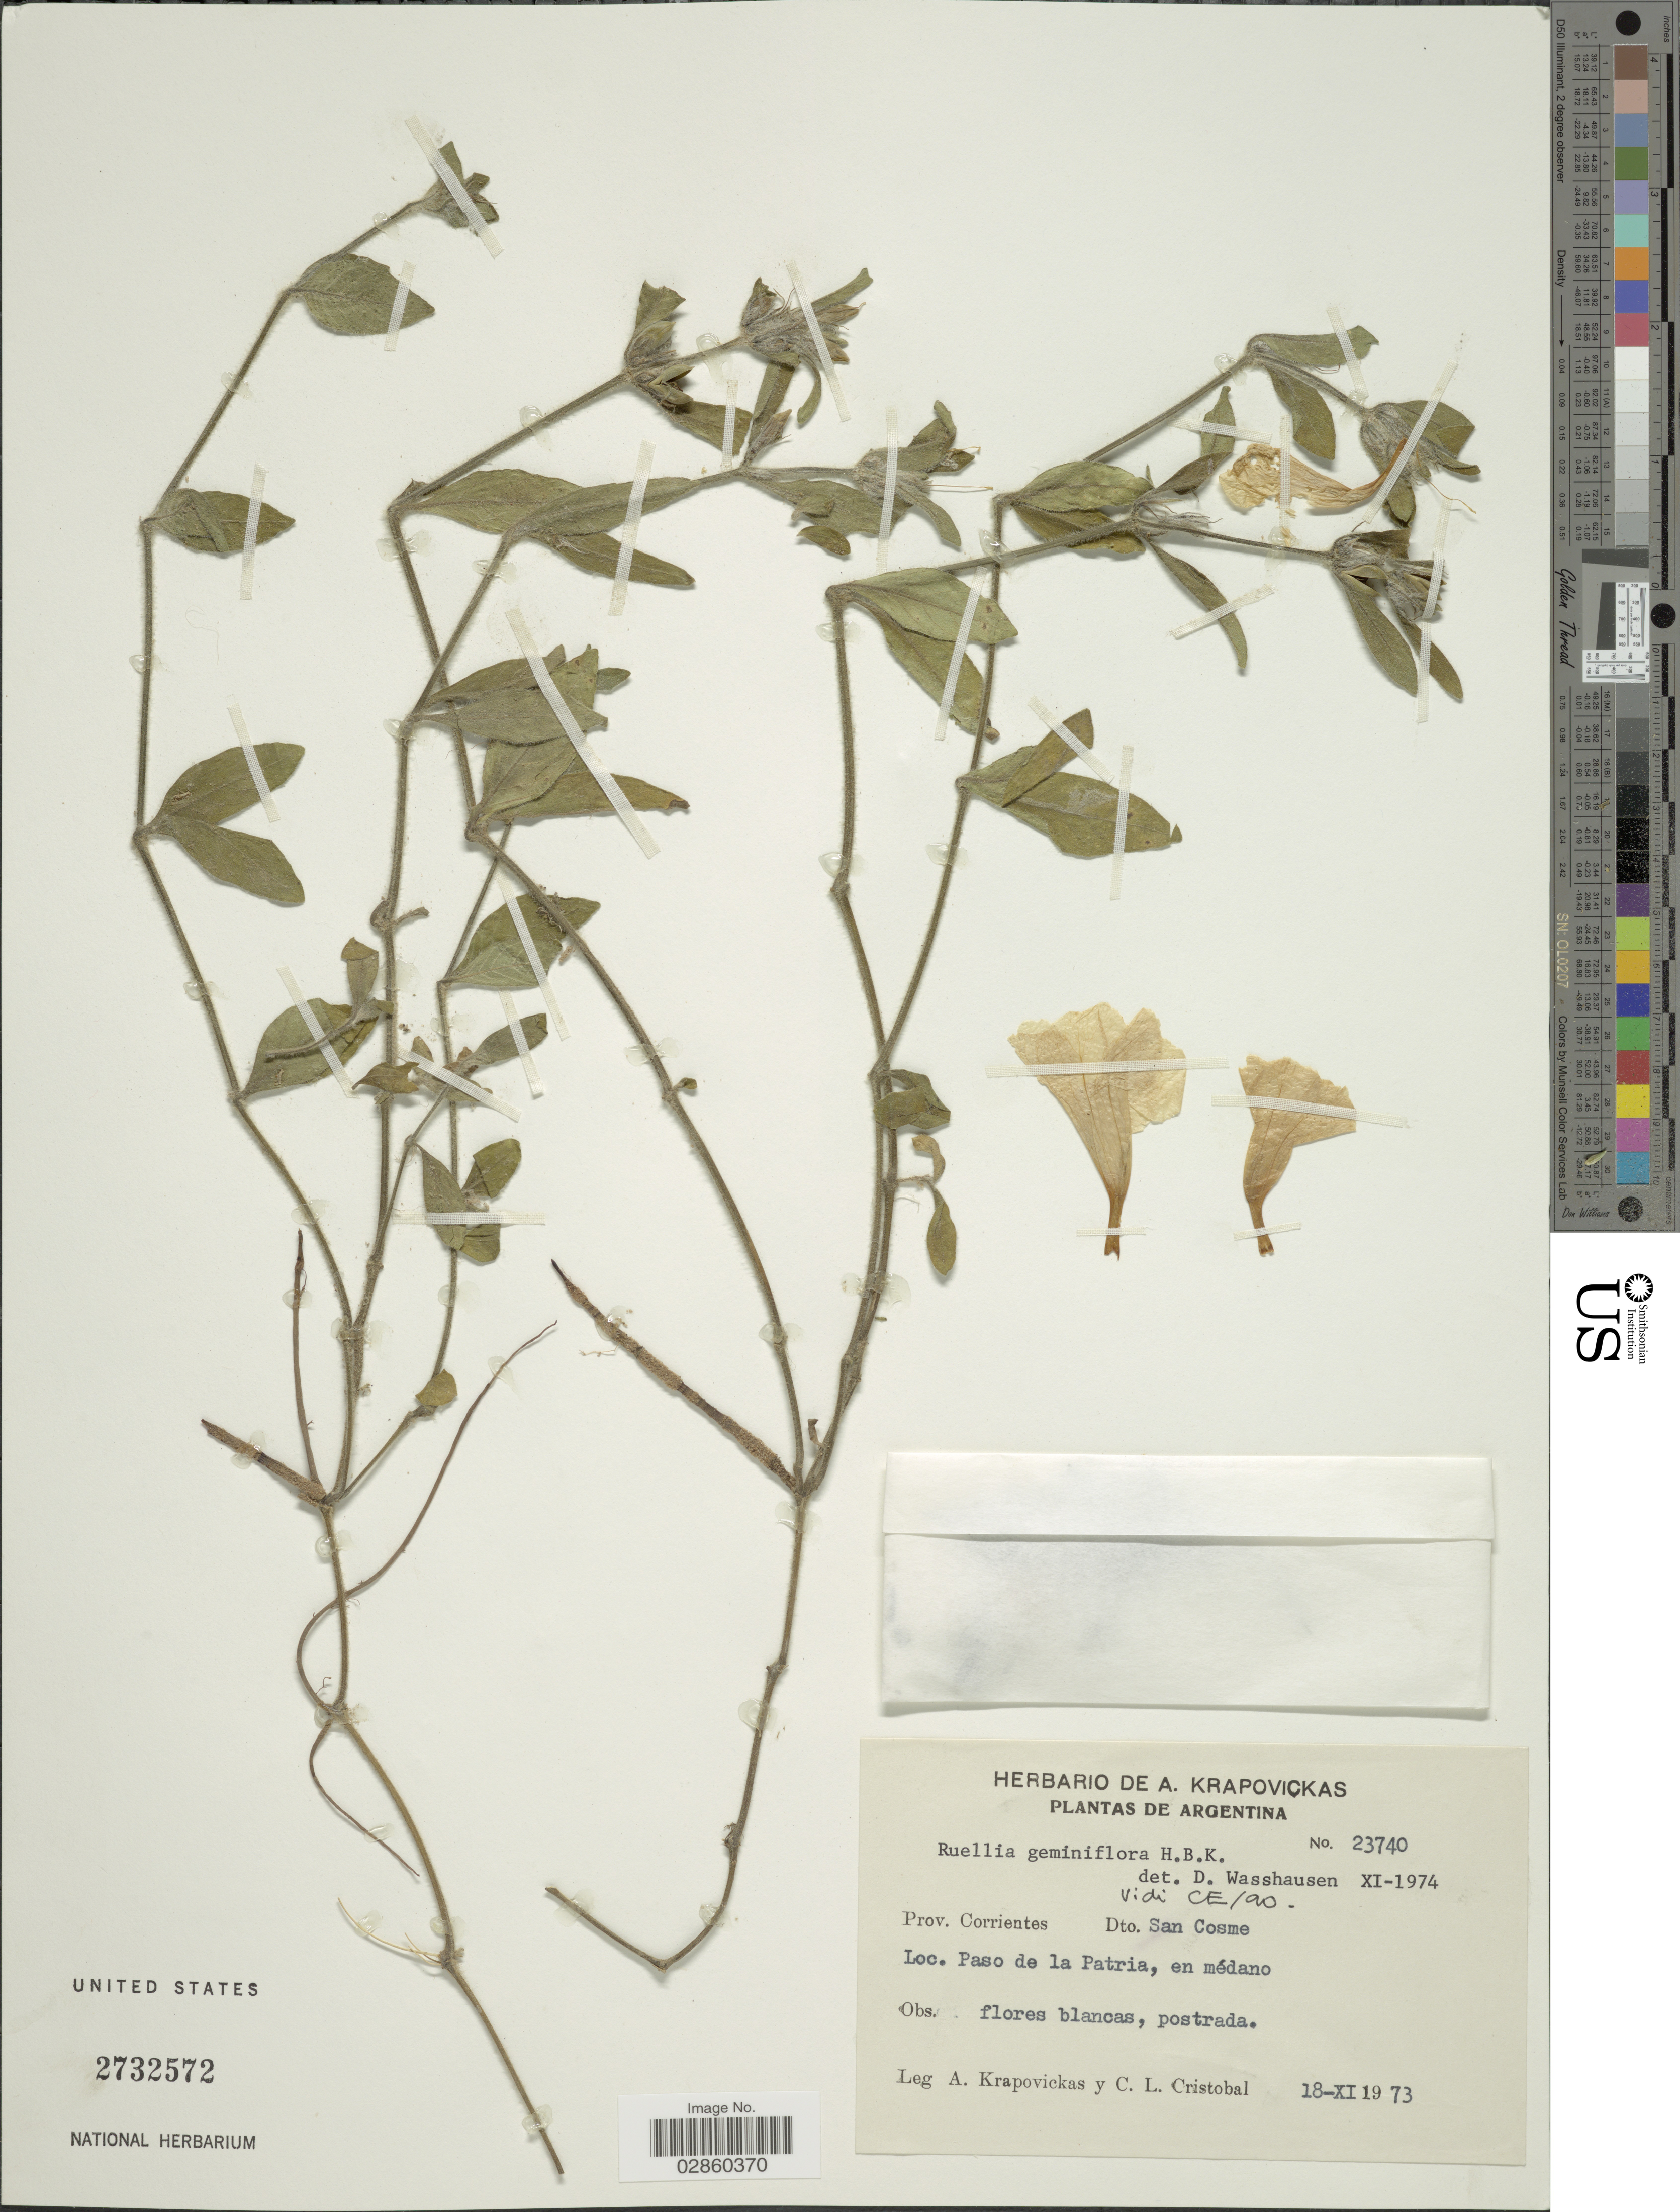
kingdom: Plantae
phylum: Tracheophyta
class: Magnoliopsida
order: Lamiales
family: Acanthaceae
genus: Ruellia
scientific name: Ruellia geminiflora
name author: Kunth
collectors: A. Krapovickas & C. L. Cristóbal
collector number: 23740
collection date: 1973-11-18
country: Argentina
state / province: Corrientes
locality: Prov. Corrientes, Dto. San Cosme. Paso de la Patria, en médano.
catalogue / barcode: US 2732572